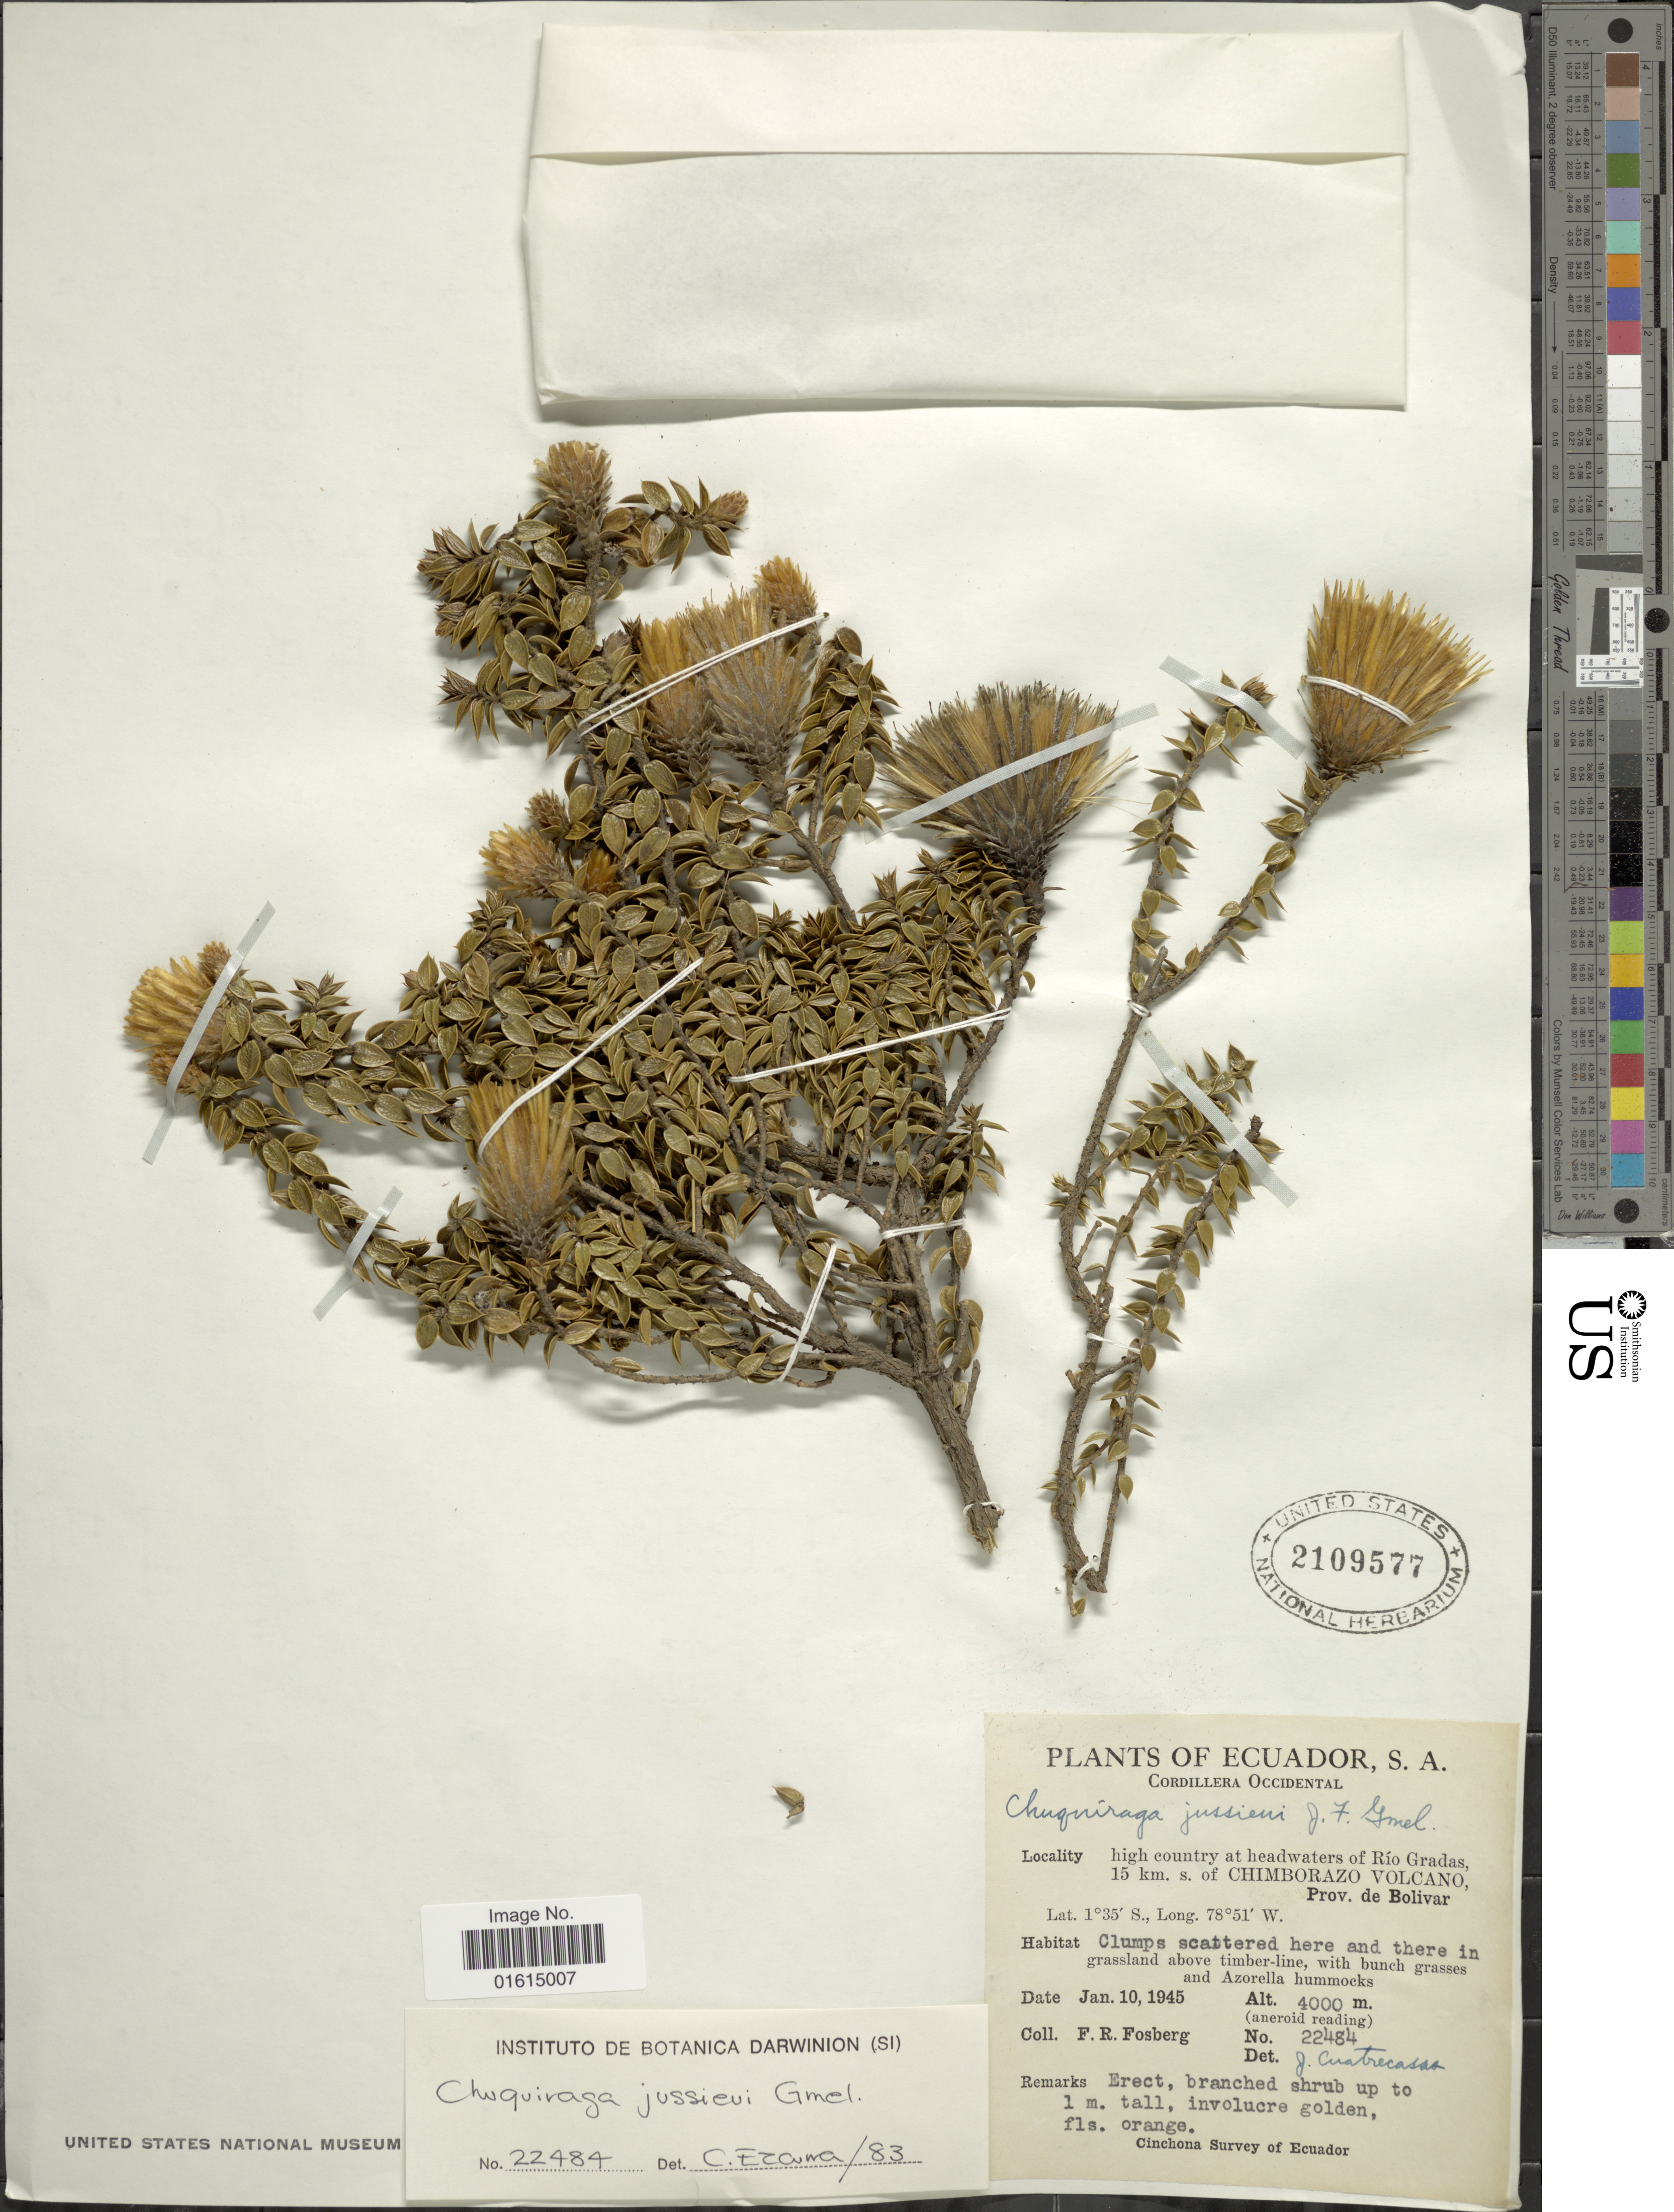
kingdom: Plantae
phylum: Tracheophyta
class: Magnoliopsida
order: Asterales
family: Asteraceae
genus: Chuquiraga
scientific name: Chuquiraga jussieui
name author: J.F. Gmel.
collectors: F. R. Fosberg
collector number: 22484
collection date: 1945-01-10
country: Ecuador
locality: Ecuador, S. A., Cordillera Occidental, high country at headwaters of Rio Gradas, 15 km s. of Chimborazo Volcano, Prov. de Bolivar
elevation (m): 4000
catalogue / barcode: US 2109577